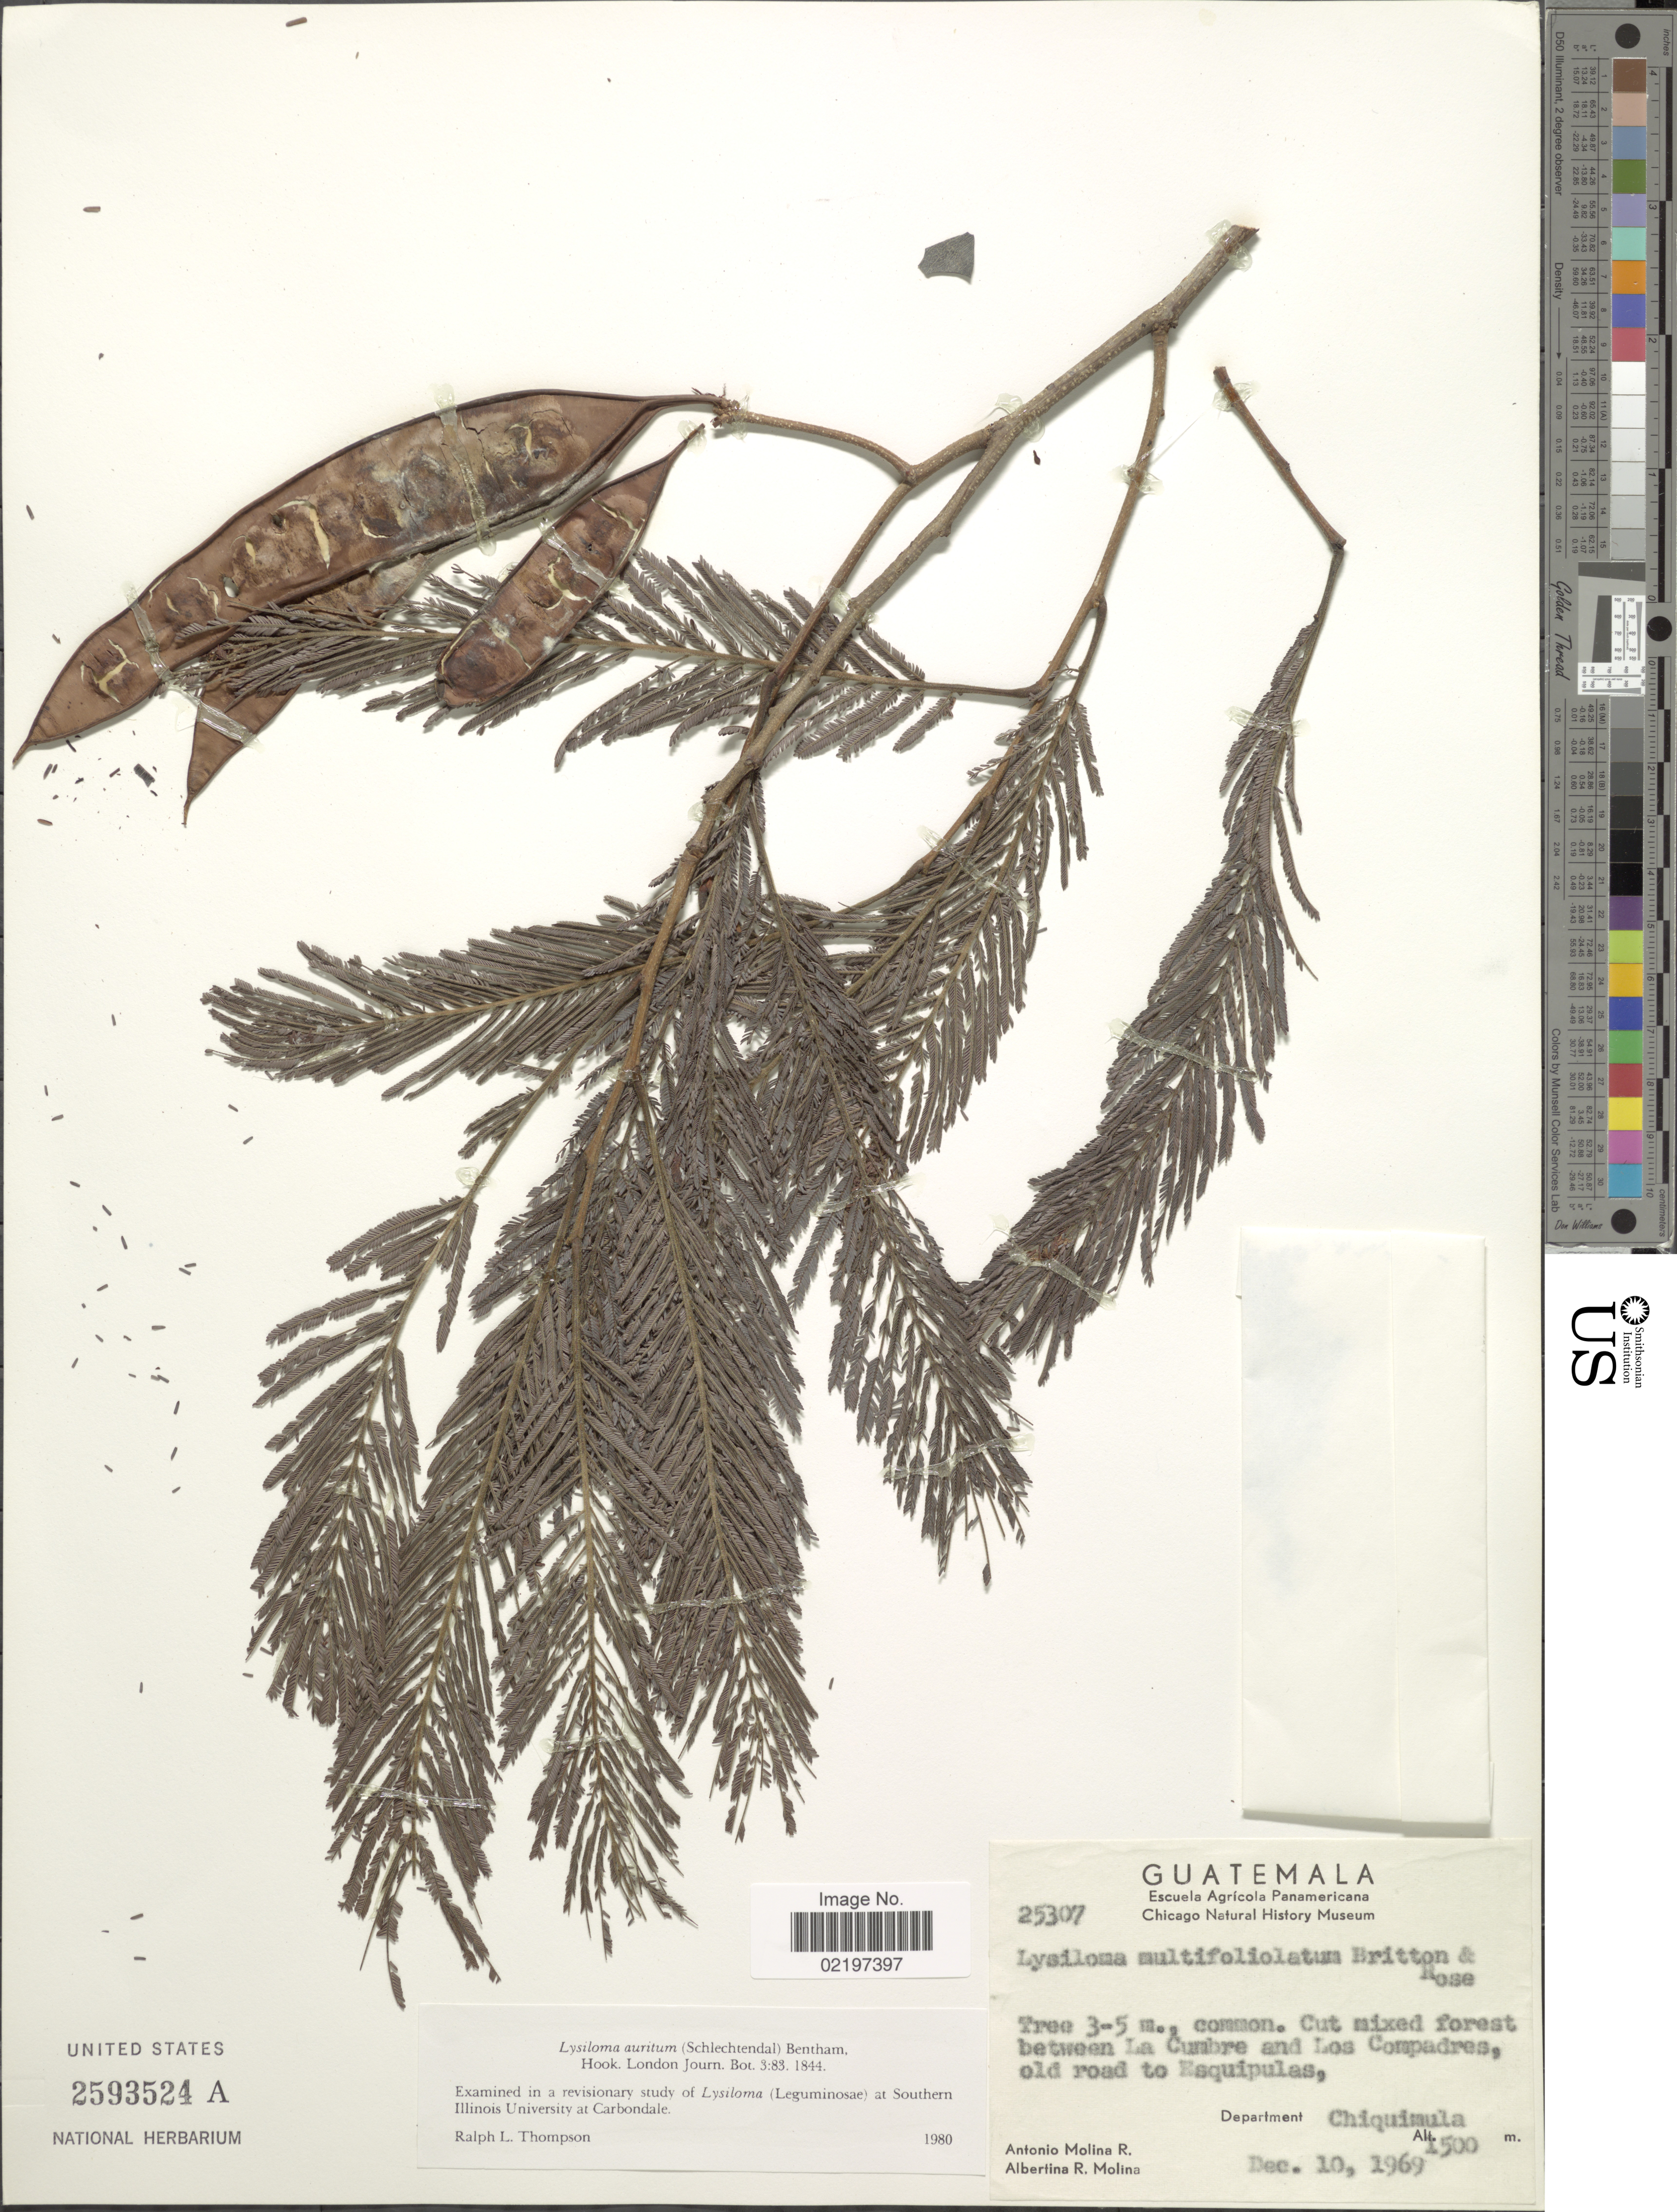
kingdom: Plantae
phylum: Tracheophyta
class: Magnoliopsida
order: Fabales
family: Fabaceae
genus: Lysiloma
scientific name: Lysiloma auritum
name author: (Schltdl.) Benth.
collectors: A. Molina R. & A. R. Molina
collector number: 25307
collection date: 1969-12-10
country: Guatemala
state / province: Chiquimula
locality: Cut mixed forest between La Cumbre and Los Compadres, old road to Haquipulas, Department Chiquimula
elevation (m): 1500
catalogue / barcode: US 2593524A